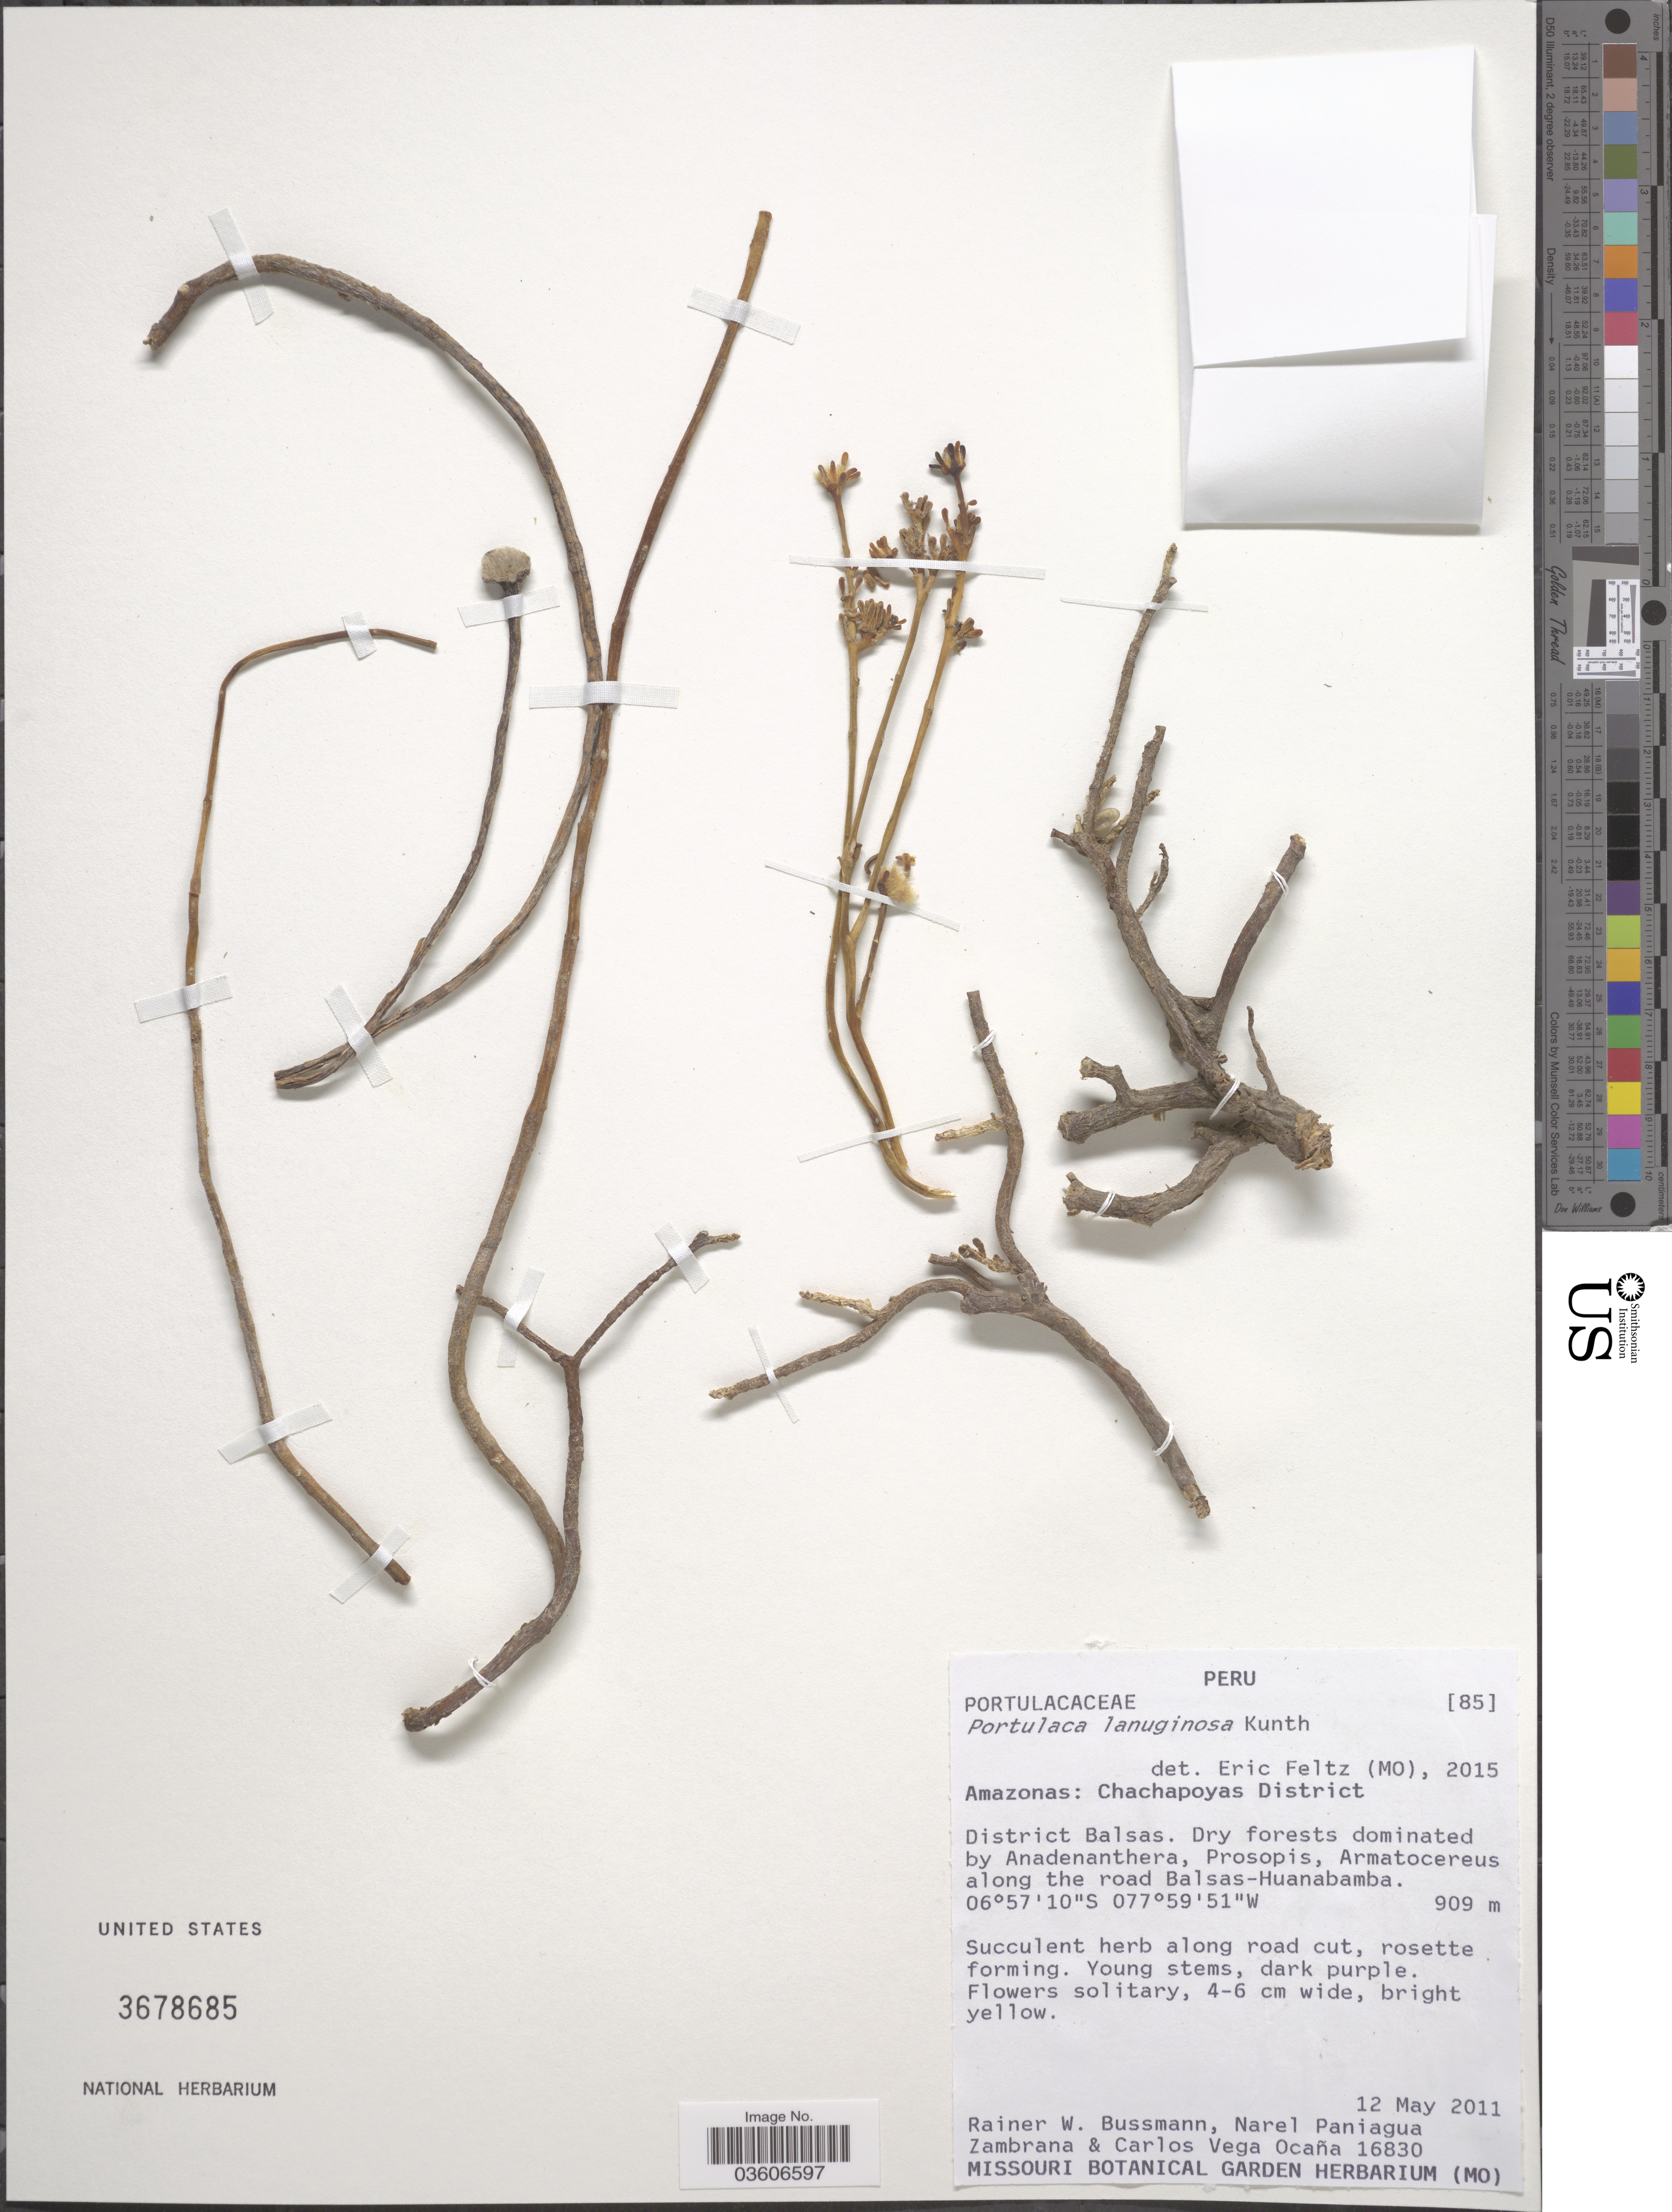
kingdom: Plantae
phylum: Tracheophyta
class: Magnoliopsida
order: Caryophyllales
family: Portulacaceae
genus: Portulaca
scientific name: Portulaca lanuginosa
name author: Kunth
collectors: R. W. Bussmann, N. Paniagua Zambrana & C. Vega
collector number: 16830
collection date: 2011-05-12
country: Peru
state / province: Amazonas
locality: Chachapoyas District. District Balsas. Along the road Balsas-Huanabamba.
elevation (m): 909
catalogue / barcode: US 3678685